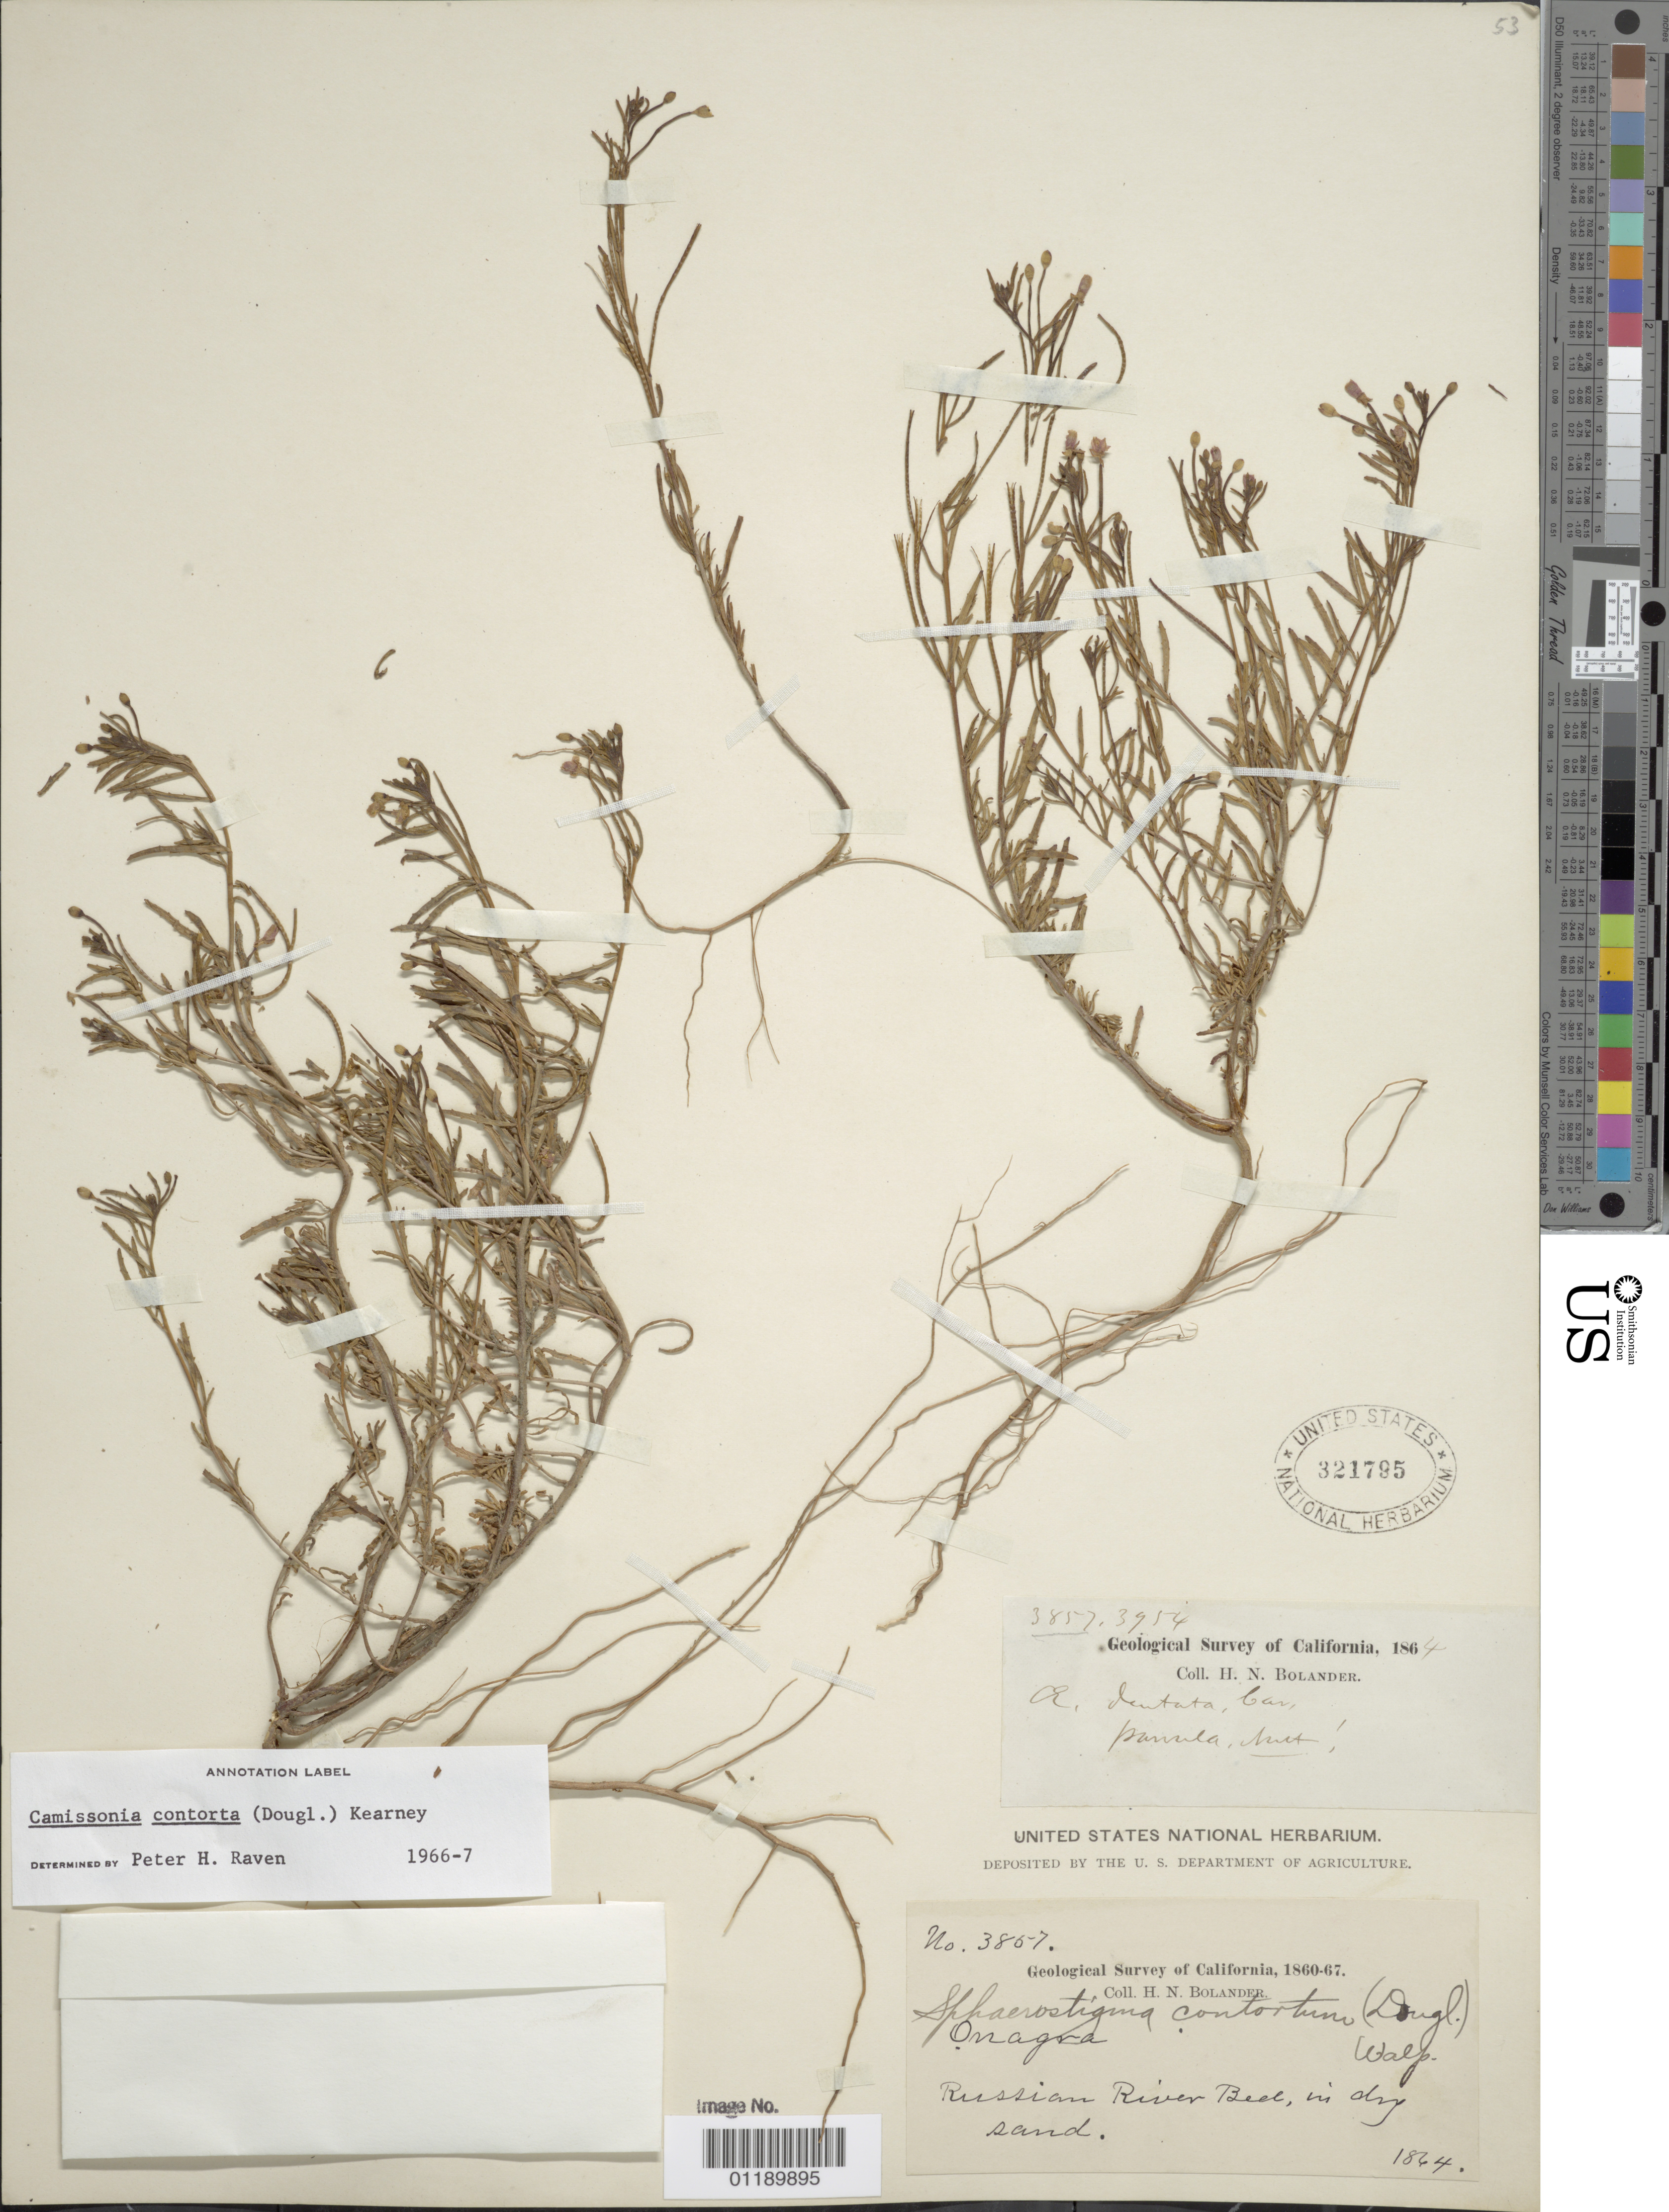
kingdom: Plantae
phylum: Tracheophyta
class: Magnoliopsida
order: Myrtales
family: Onagraceae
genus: Camissonia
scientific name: Camissonia contorta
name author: (Douglas) Kearney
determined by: Raven, P. H.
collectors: H. Bolander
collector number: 3857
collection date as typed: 1864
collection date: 1864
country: United States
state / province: California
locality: Dry bed of Russian River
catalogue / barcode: US 321795